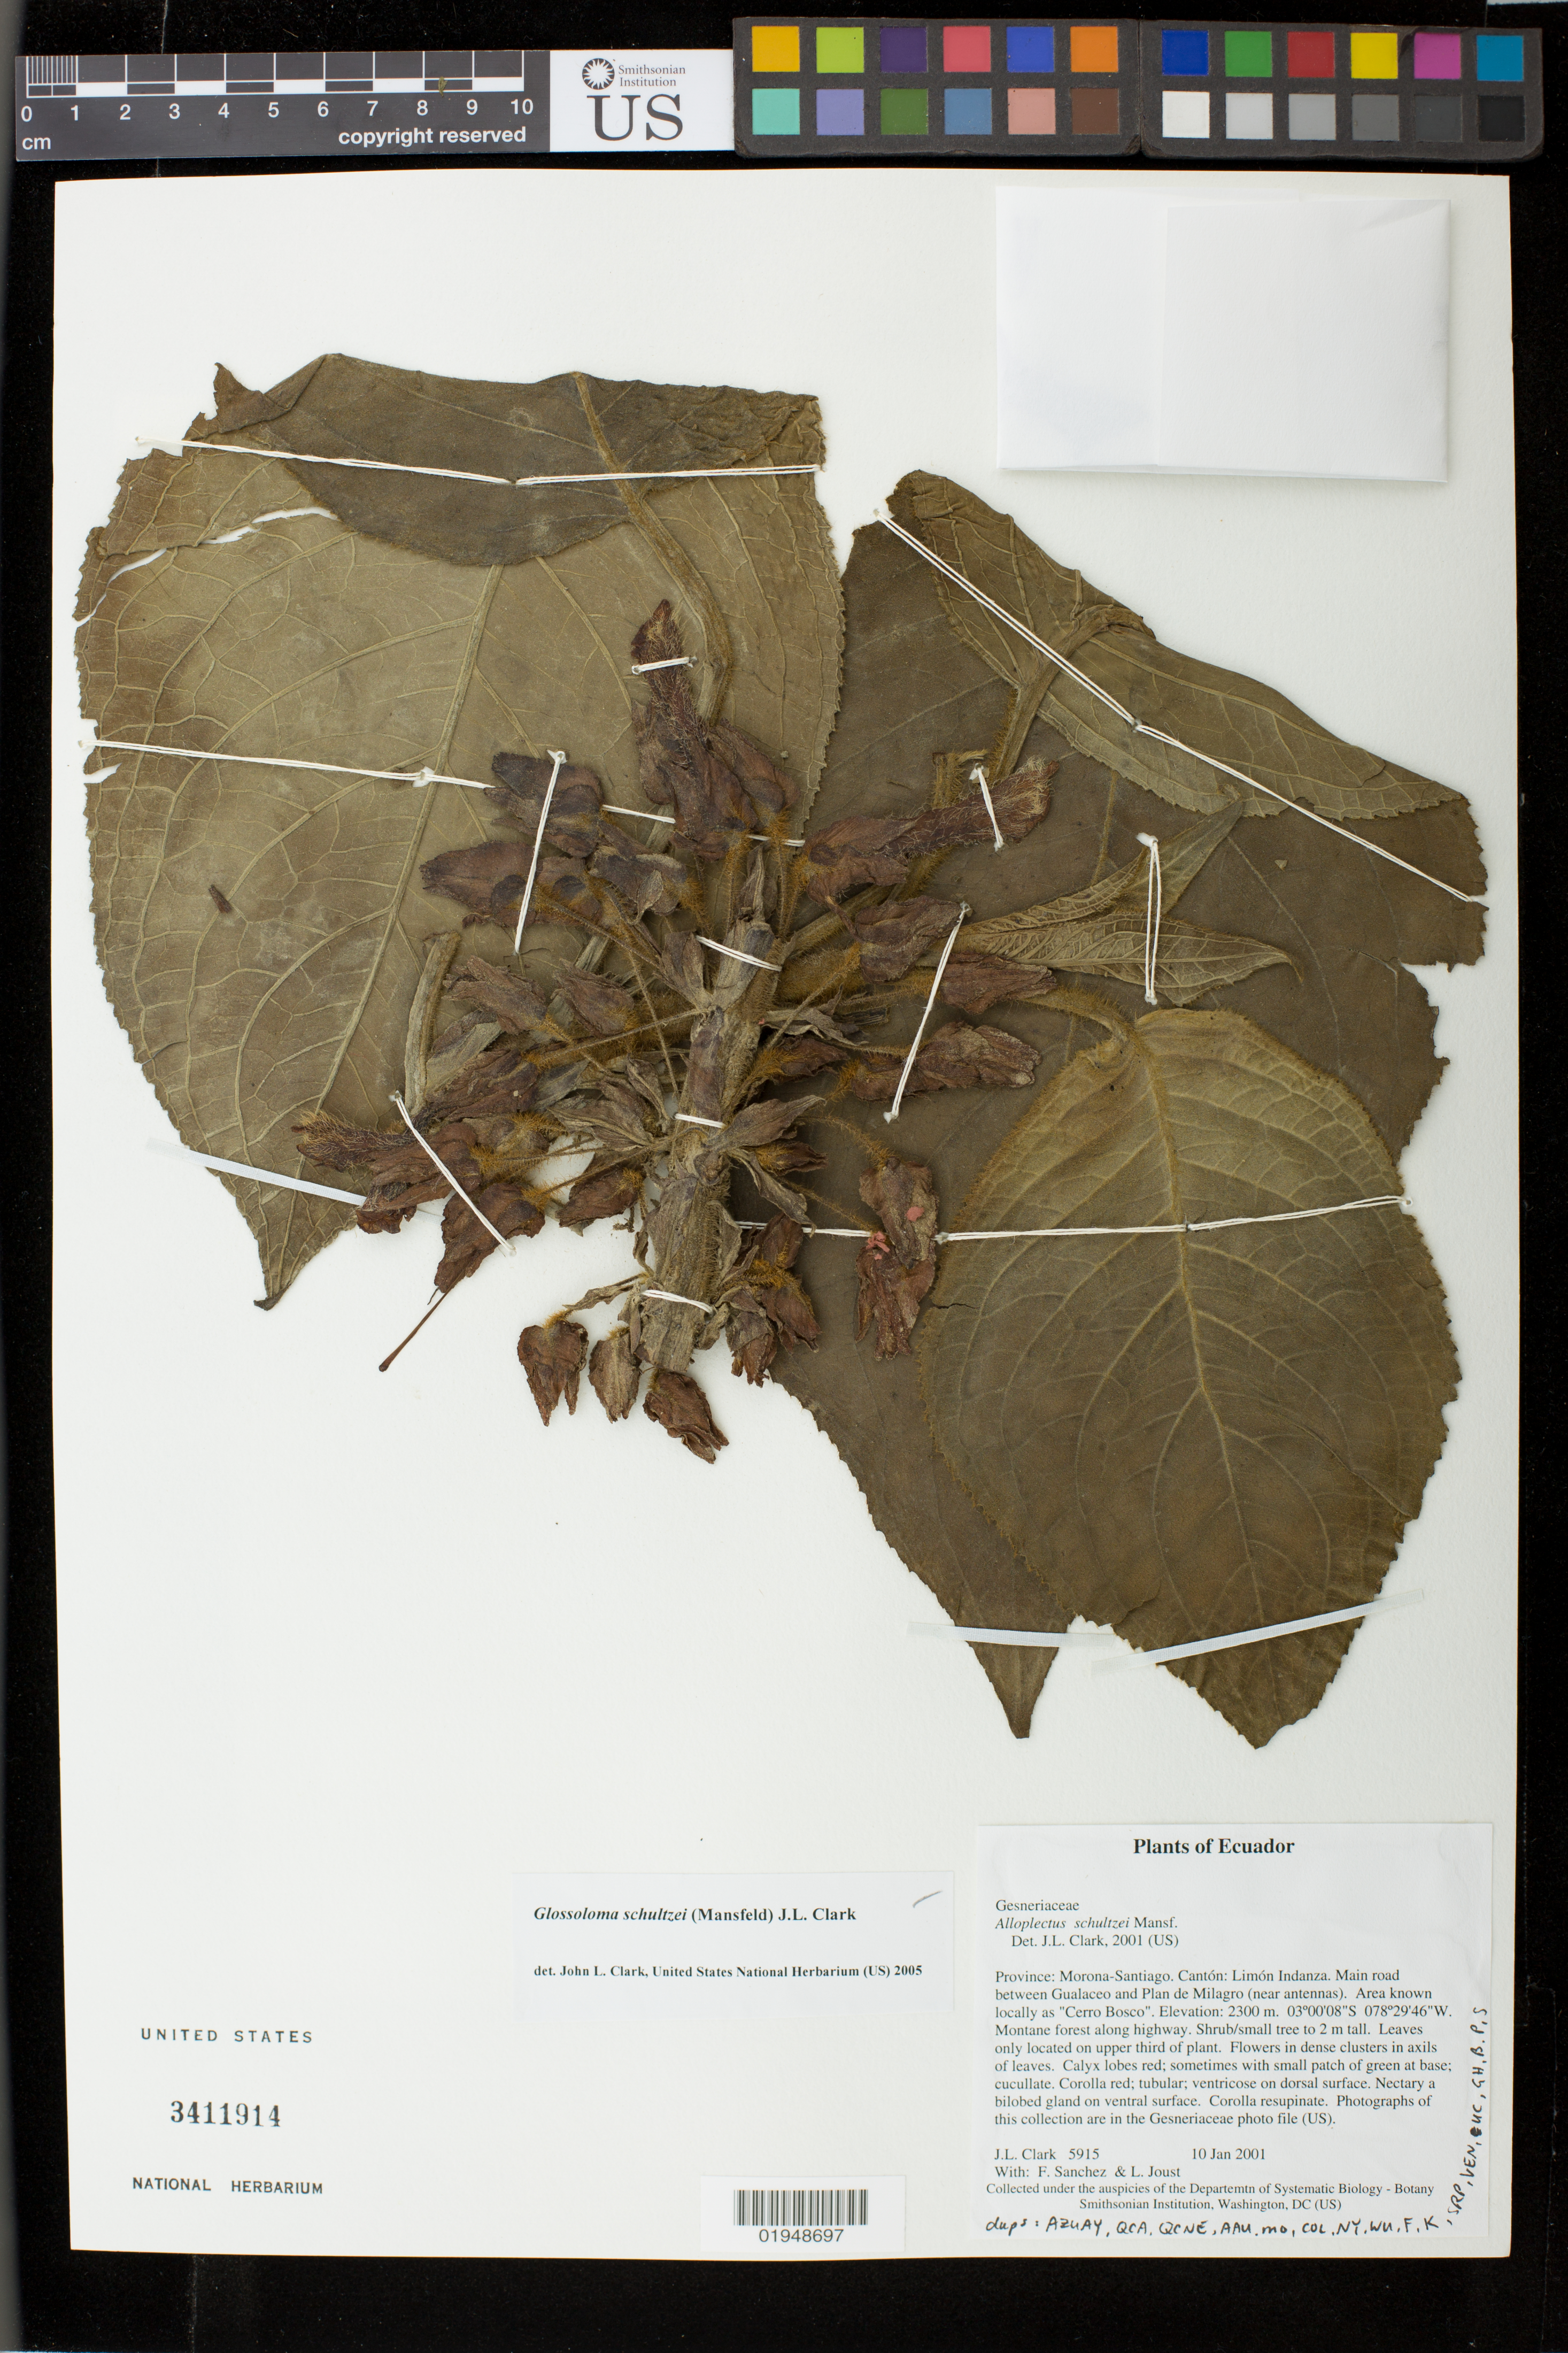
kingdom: Plantae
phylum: Tracheophyta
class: Magnoliopsida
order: Lamiales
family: Gesneriaceae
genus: Glossoloma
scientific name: Glossoloma schultzei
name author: (Mansf.) J.L. Clark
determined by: Clark, J. L., (SEL), The Marie Selby Botanical Garden (UNITED STATES)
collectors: J. L. Clark, F. Sanchez & L. Jost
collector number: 5915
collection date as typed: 10 Jan 2001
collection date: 2001-01-10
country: Ecuador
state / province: Morona-Santiago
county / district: Limón Indanza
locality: Main road between Gualaceo and Plan de Milagro (near antennas). Area known locally as "Cerro Bosco"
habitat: Montane forest along highway.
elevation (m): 2300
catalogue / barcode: US 3411914